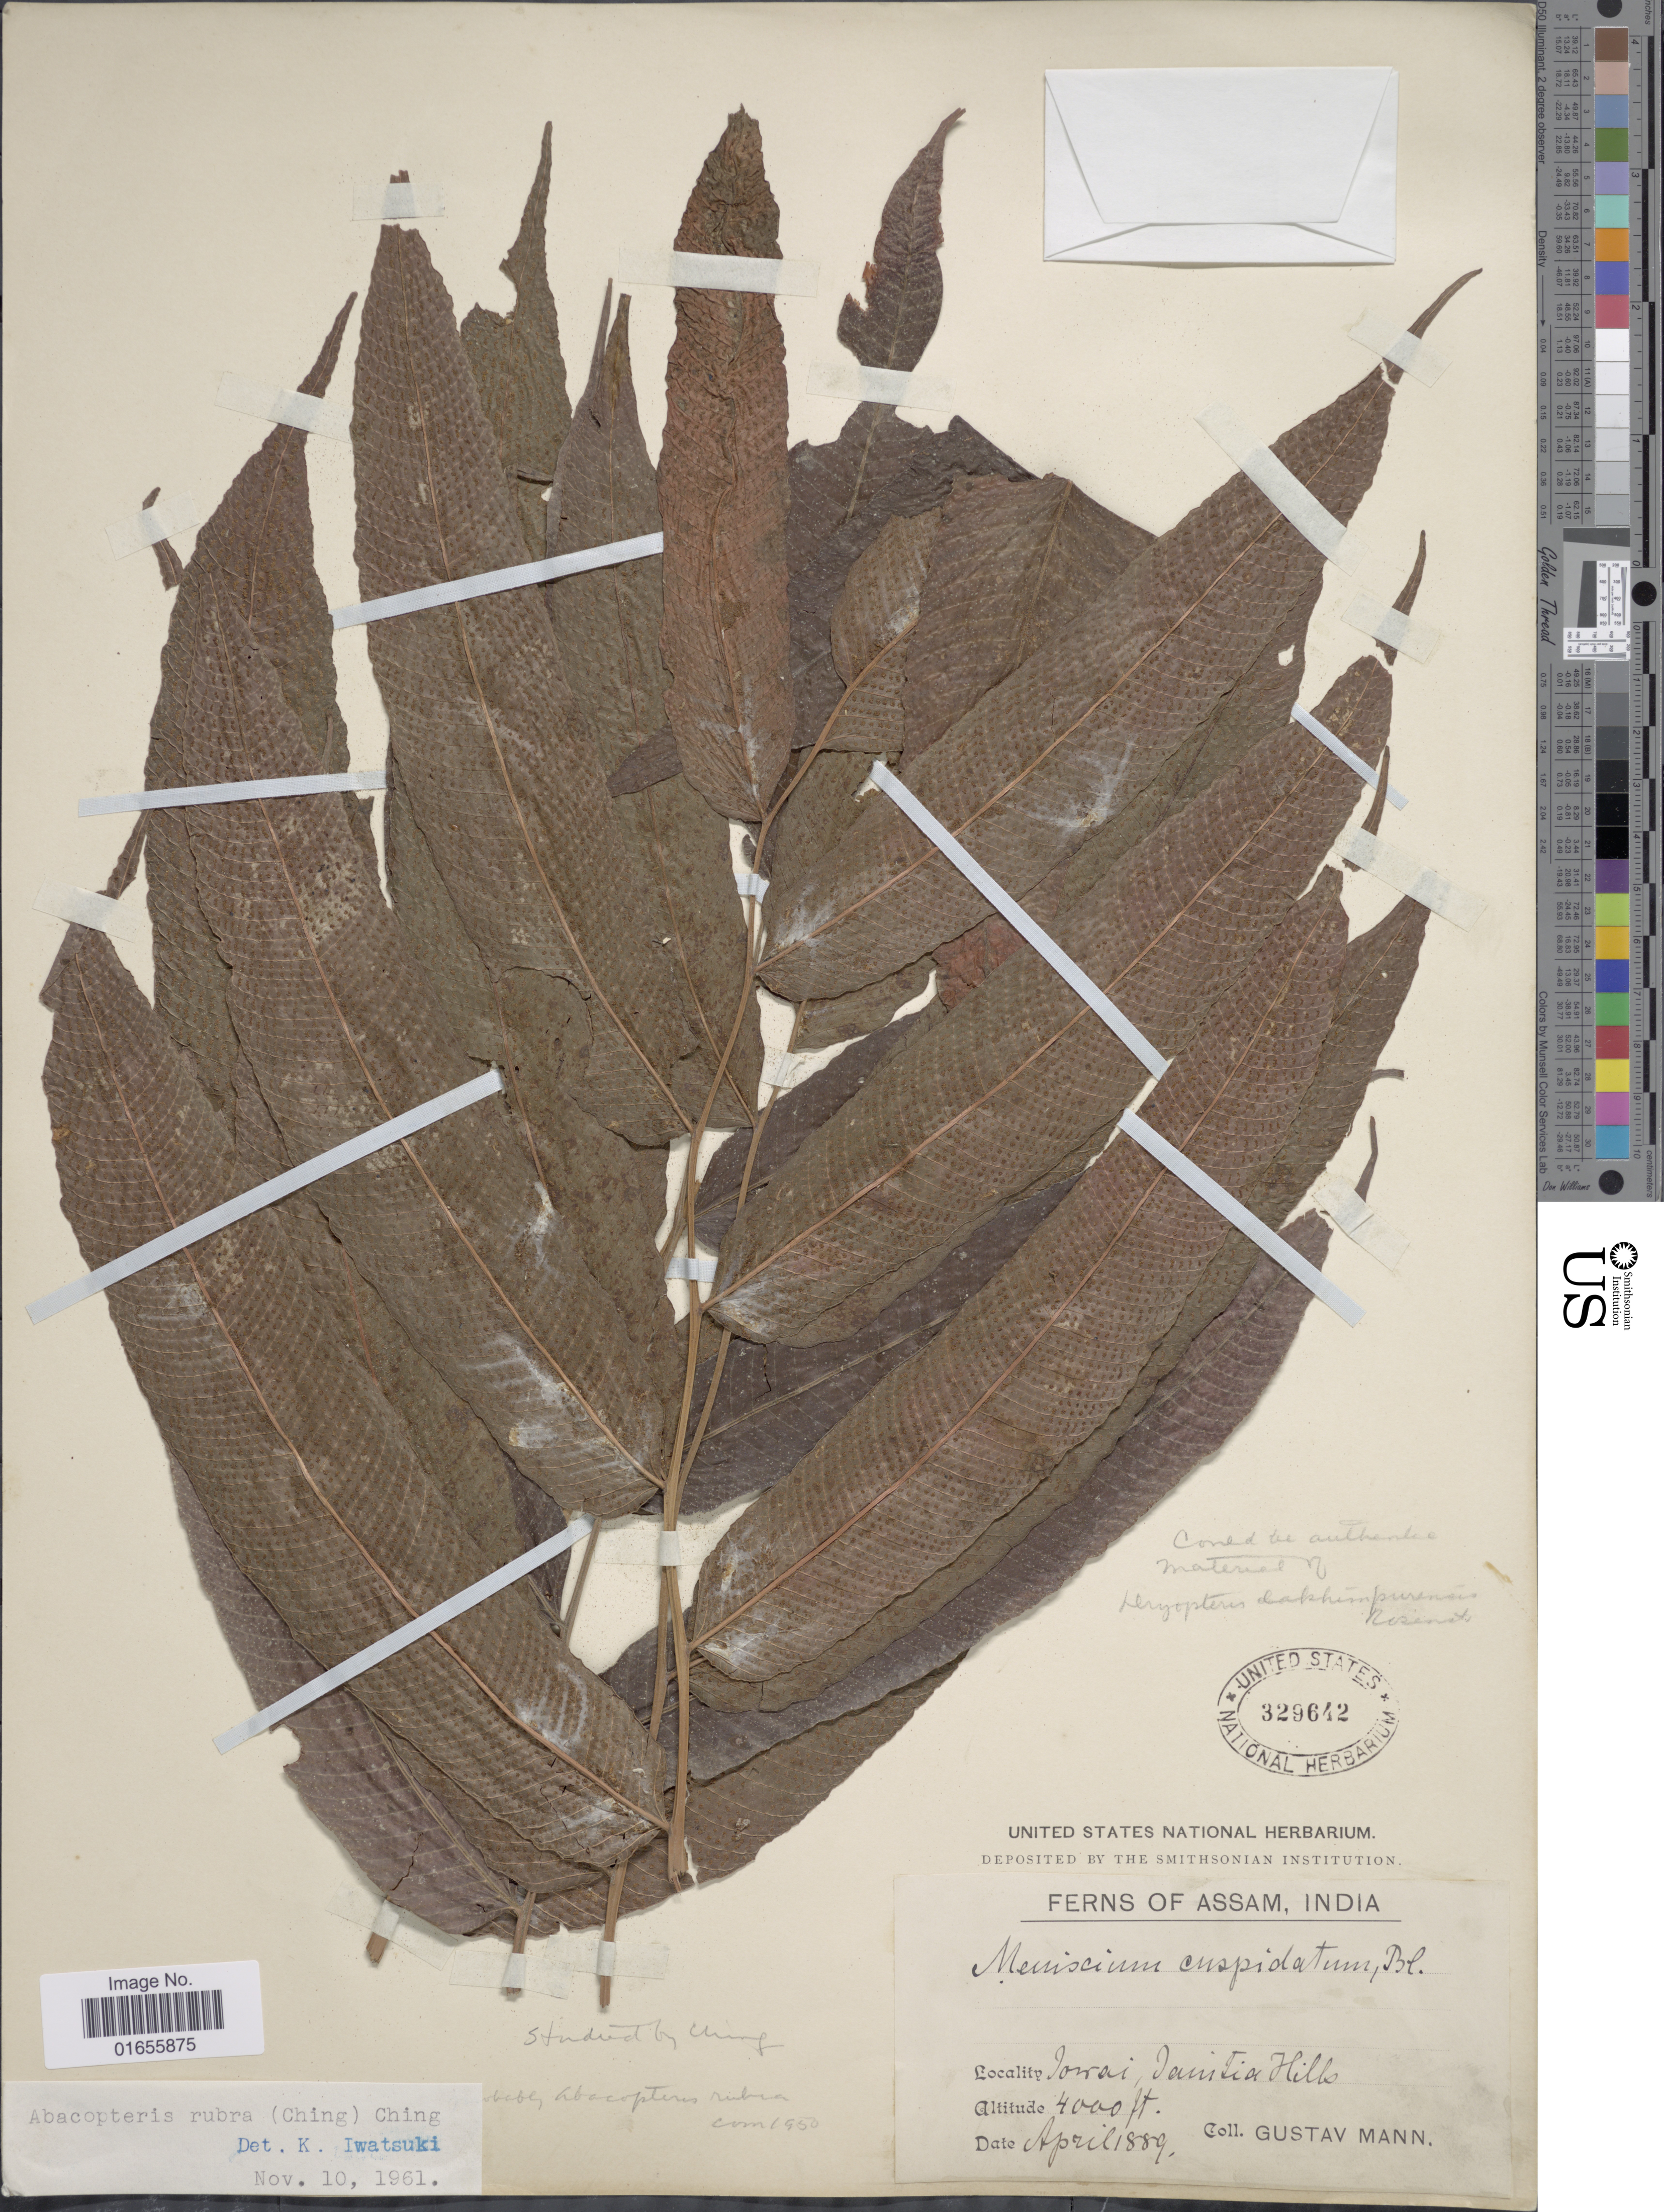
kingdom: Plantae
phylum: Tracheophyta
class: Polypodiopsida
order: Polypodiales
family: Thelypteridaceae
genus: Pronephrium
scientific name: Pronephrium lakhimpurense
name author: (Rosenst.) Holttum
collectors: G. Mann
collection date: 1889-04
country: India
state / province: Assam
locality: Jorai, Jamilia Hills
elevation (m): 1219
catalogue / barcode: US 329642